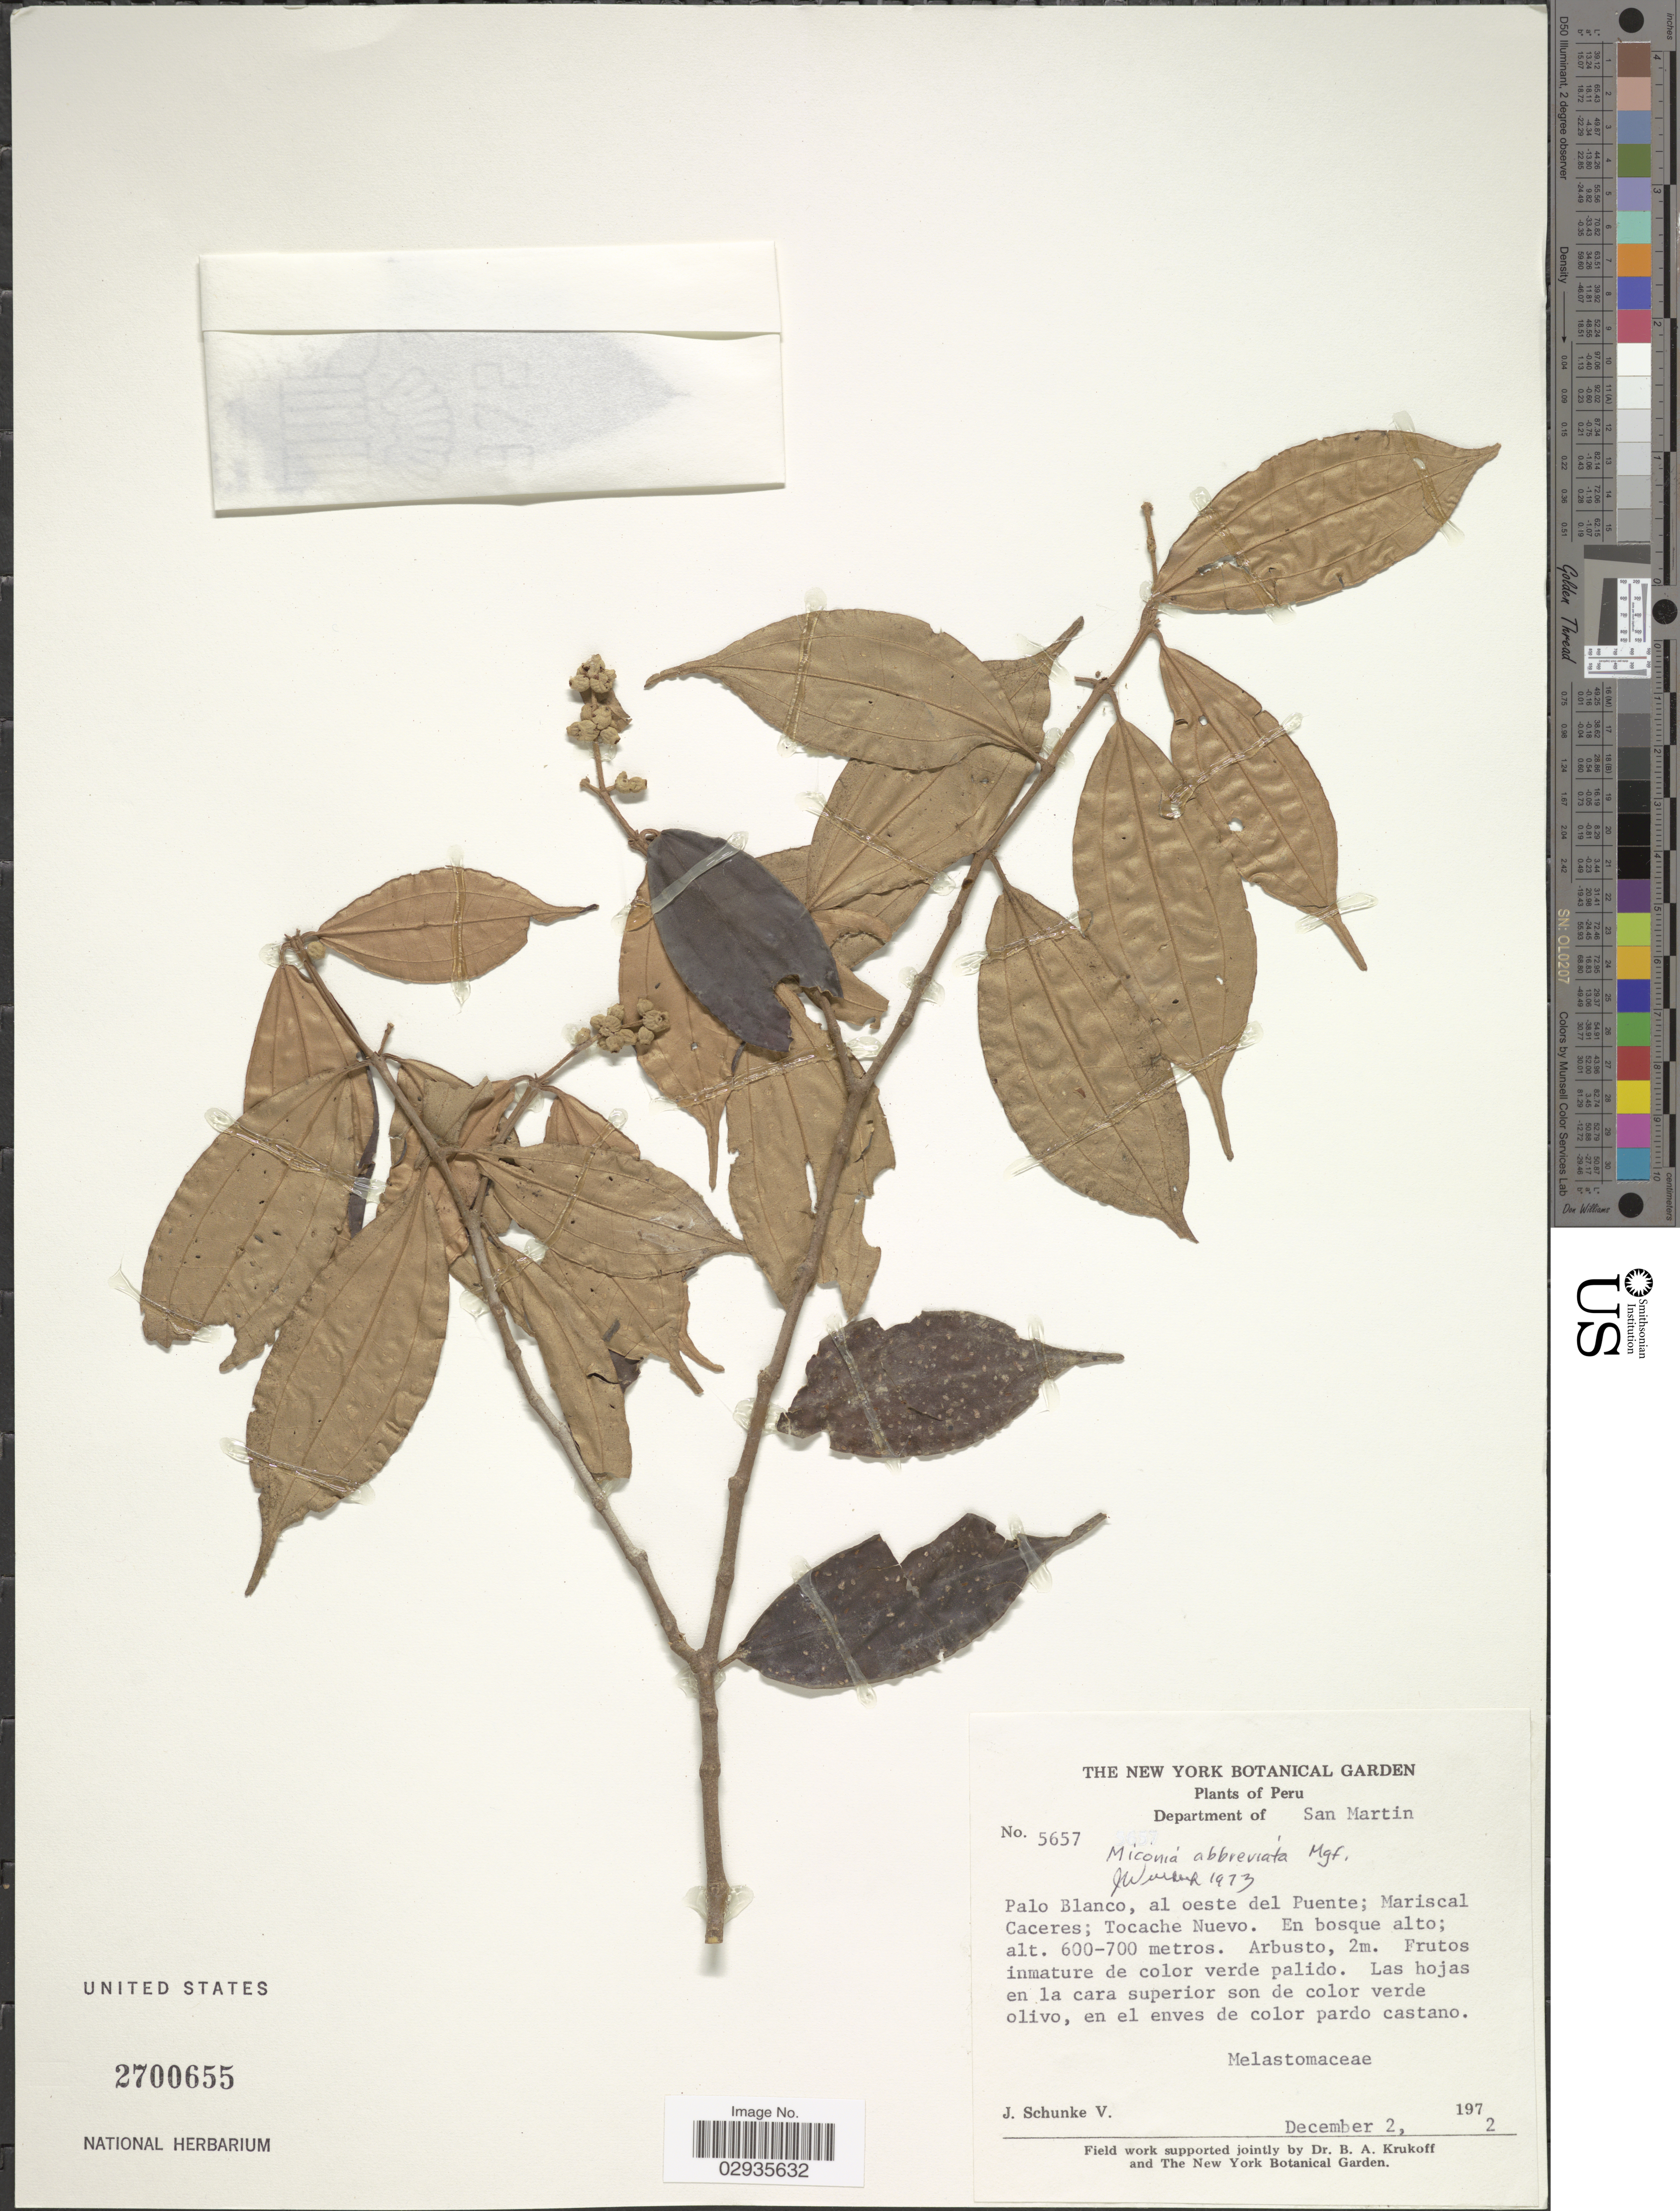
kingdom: Plantae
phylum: Tracheophyta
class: Magnoliopsida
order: Myrtales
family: Melastomataceae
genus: Miconia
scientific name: Miconia abbreviata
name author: Markgr.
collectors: J. Schunke Vigo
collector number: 5657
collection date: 1972-12-02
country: Peru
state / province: San Martín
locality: Department of San Martin. Palo Blanco, al oeste del Puente; Mariscal Caceres; Tocache Nuevo.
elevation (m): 600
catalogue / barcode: US 2700655